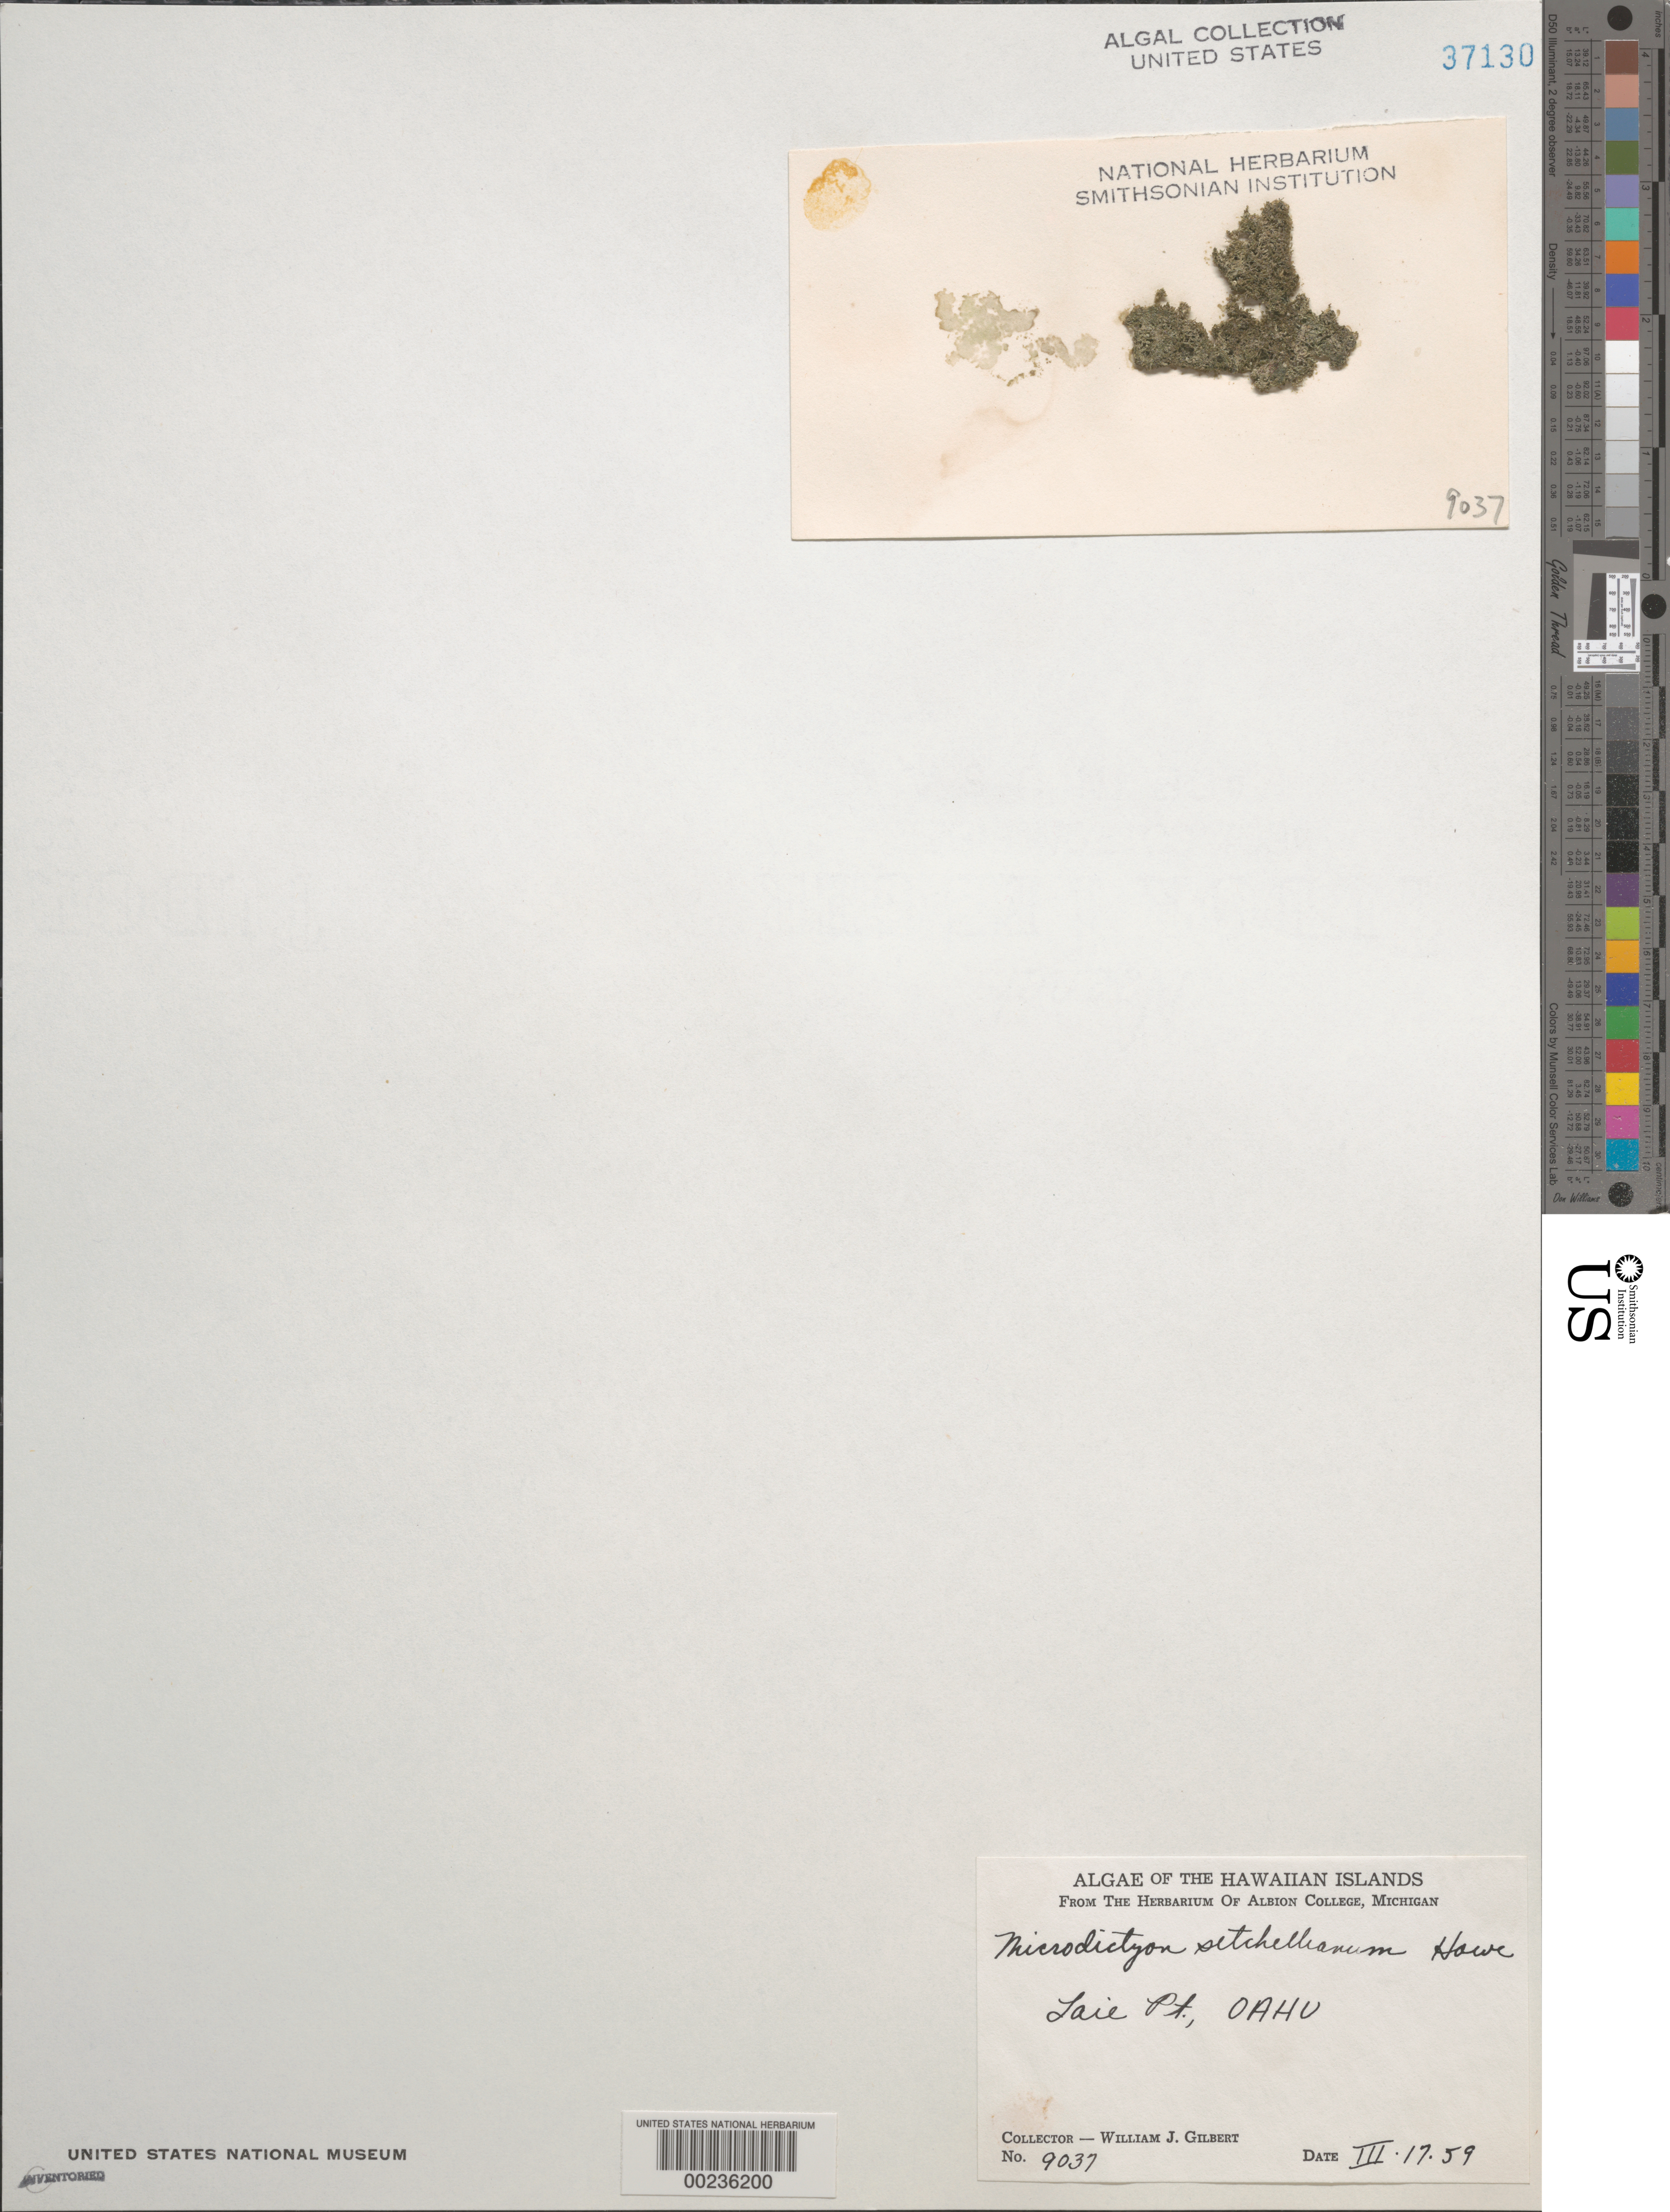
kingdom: Plantae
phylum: Chlorophyta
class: Ulvophyceae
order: Cladophorales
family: Anadyomenaceae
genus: Microdictyon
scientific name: Microdictyon setchellianum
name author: M. Howe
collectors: W. J. Gilbert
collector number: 9037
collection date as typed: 17 Mar 1959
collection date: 1959-03-17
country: United States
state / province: Hawaii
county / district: Honolulu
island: Oahu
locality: Alie Point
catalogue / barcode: US 37130